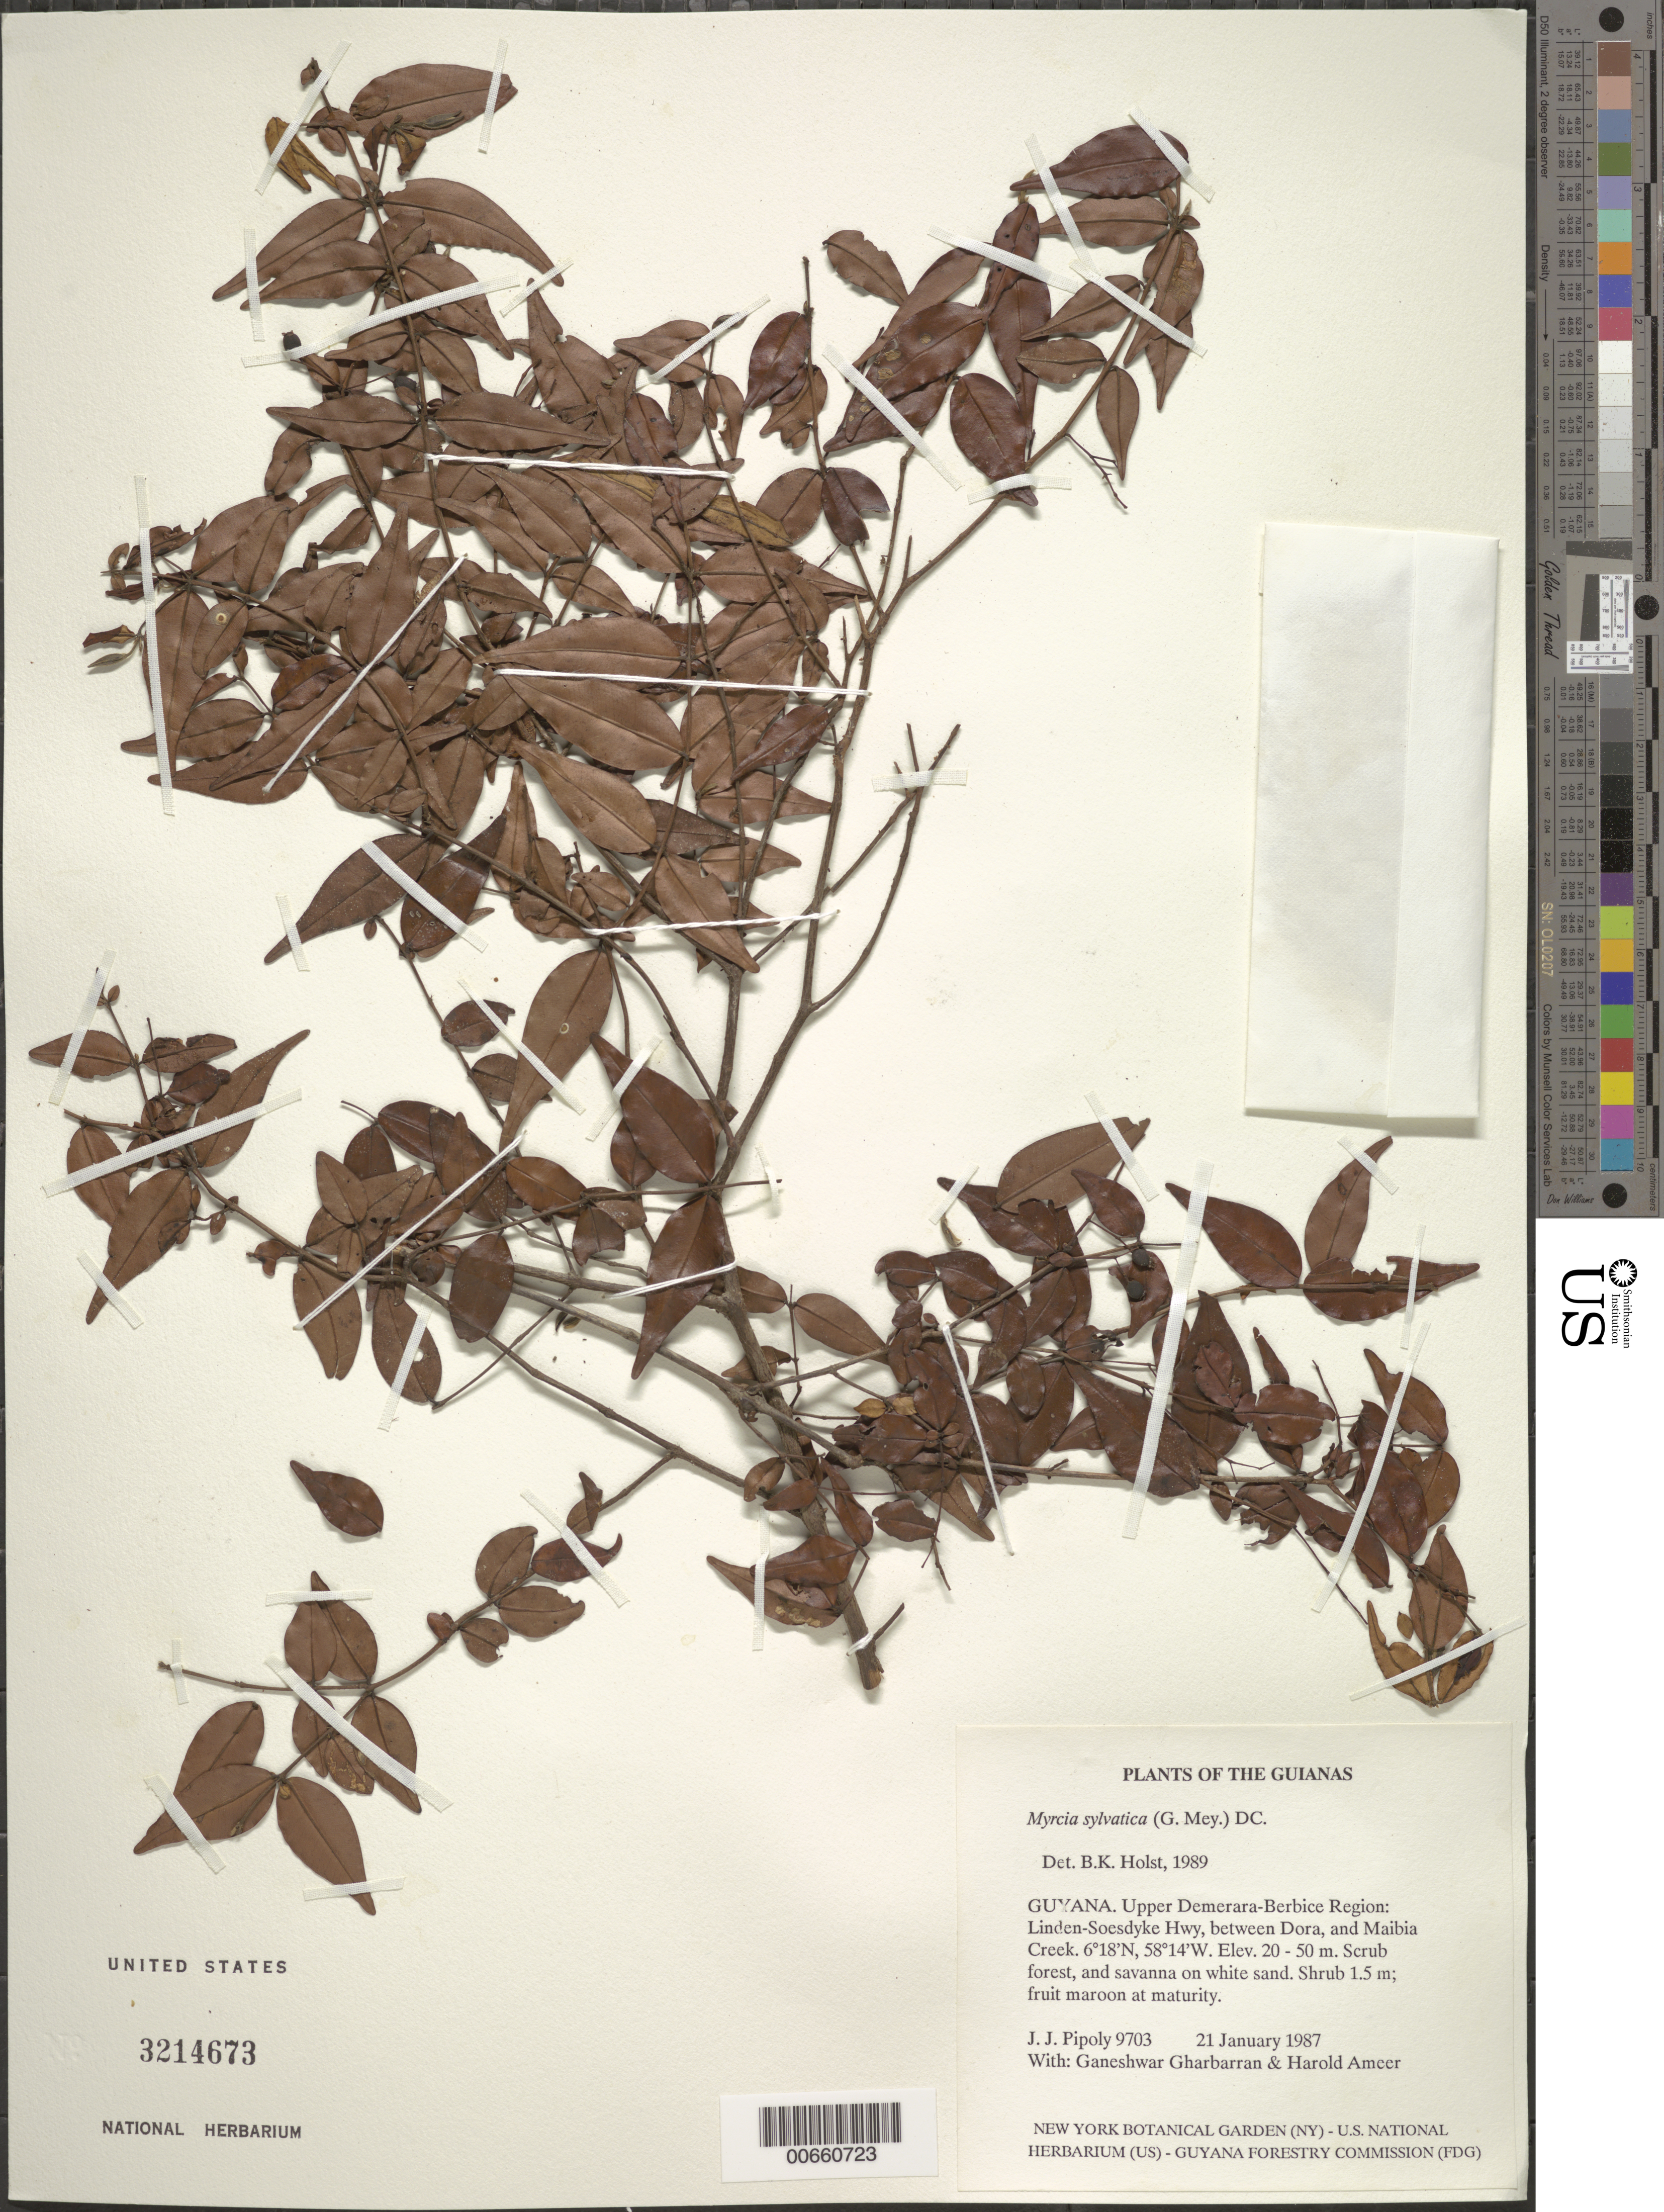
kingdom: Plantae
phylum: Tracheophyta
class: Magnoliopsida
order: Myrtales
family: Myrtaceae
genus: Myrcia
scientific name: Myrcia sylvatica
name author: (G. Mey.) DC.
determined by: Holst, Bruce K.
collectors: J. J. Pipoly, G. Gharbarran & H. Ameer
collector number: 9703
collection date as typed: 21 January 1987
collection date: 1987-01-21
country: Guyana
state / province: U. Demerara-Berbice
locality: Linden-Soesdyke Hwy, between Dora and Maibia Creek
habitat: Scrub forest and savanna on white sand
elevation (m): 20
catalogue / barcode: US 3214673